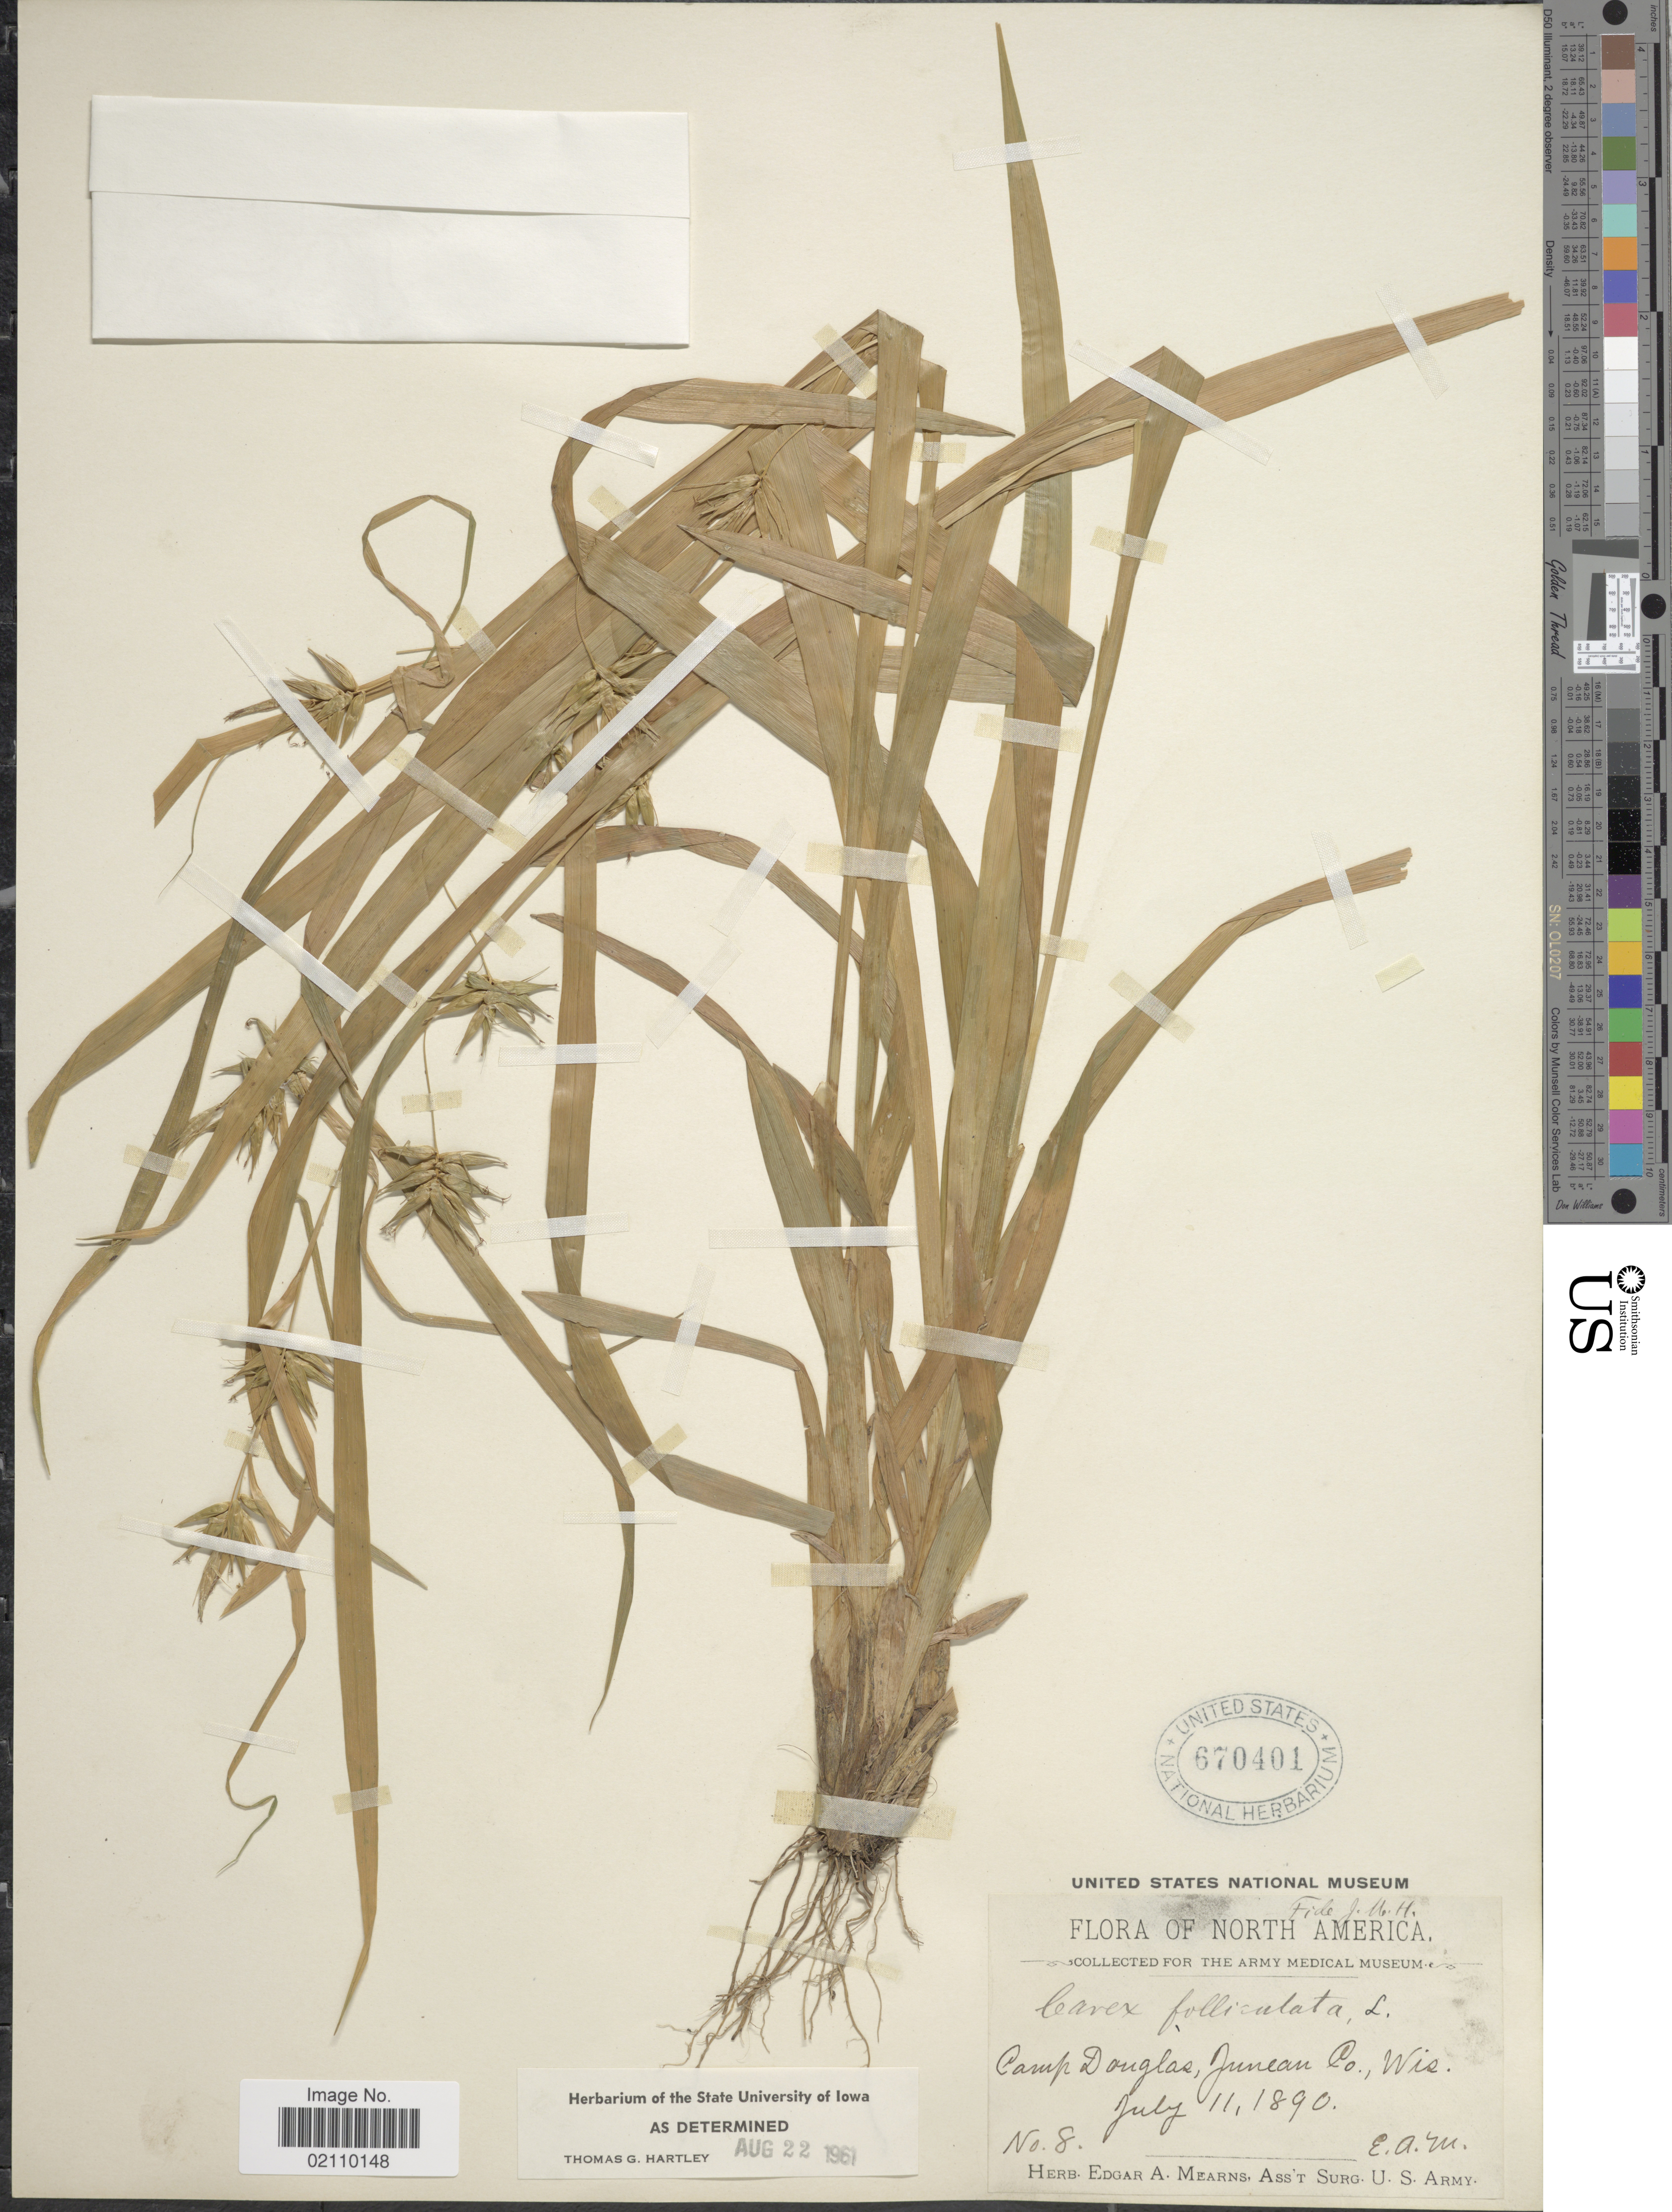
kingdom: Plantae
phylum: Tracheophyta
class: Liliopsida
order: Poales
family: Cyperaceae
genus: Carex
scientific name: Carex folliculata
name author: L.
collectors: E. A. Mearns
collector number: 8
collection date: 1890-07-11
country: United States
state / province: Wisconsin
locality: Camp Douglas, Juncan Co.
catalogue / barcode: US 670401